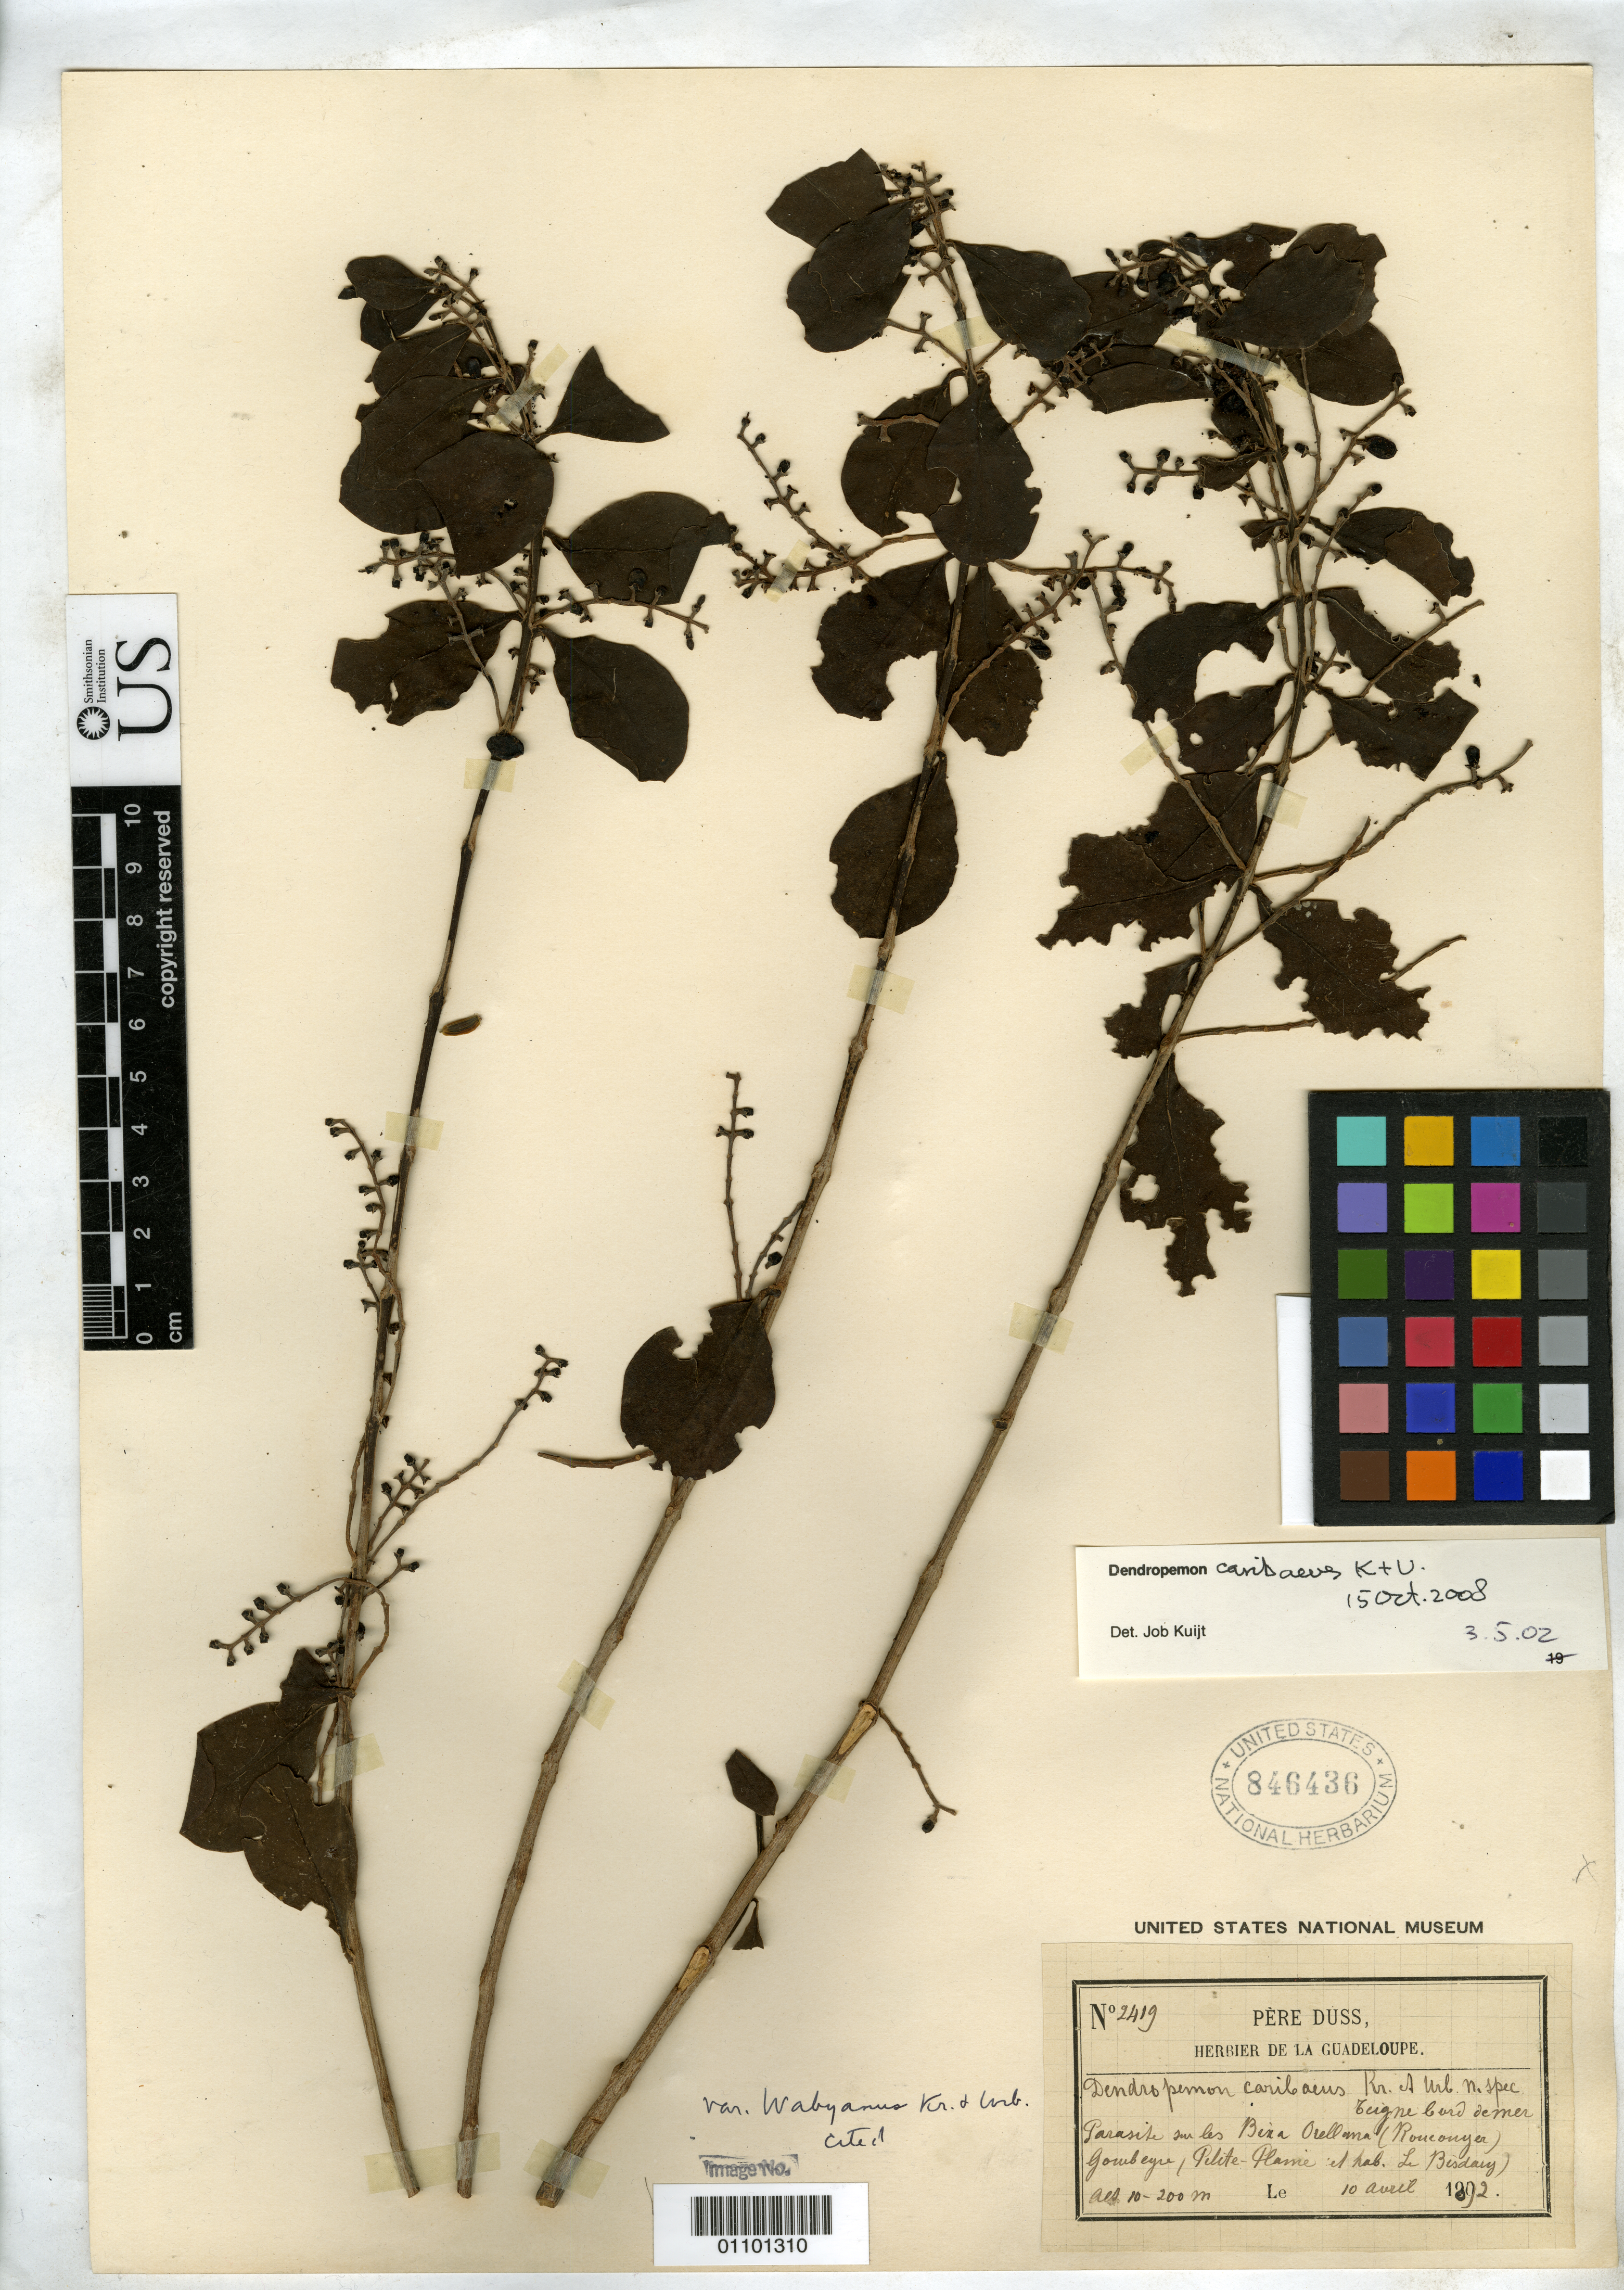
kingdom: Plantae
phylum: Tracheophyta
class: Magnoliopsida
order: Santalales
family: Loranthaceae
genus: Dendropemon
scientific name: Dendropemon caribaeus var. wabyanus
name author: Krug & Urb.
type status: Syntype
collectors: Père Duss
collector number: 2419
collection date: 1892-04-10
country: Guadeloupe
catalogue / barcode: US 846436